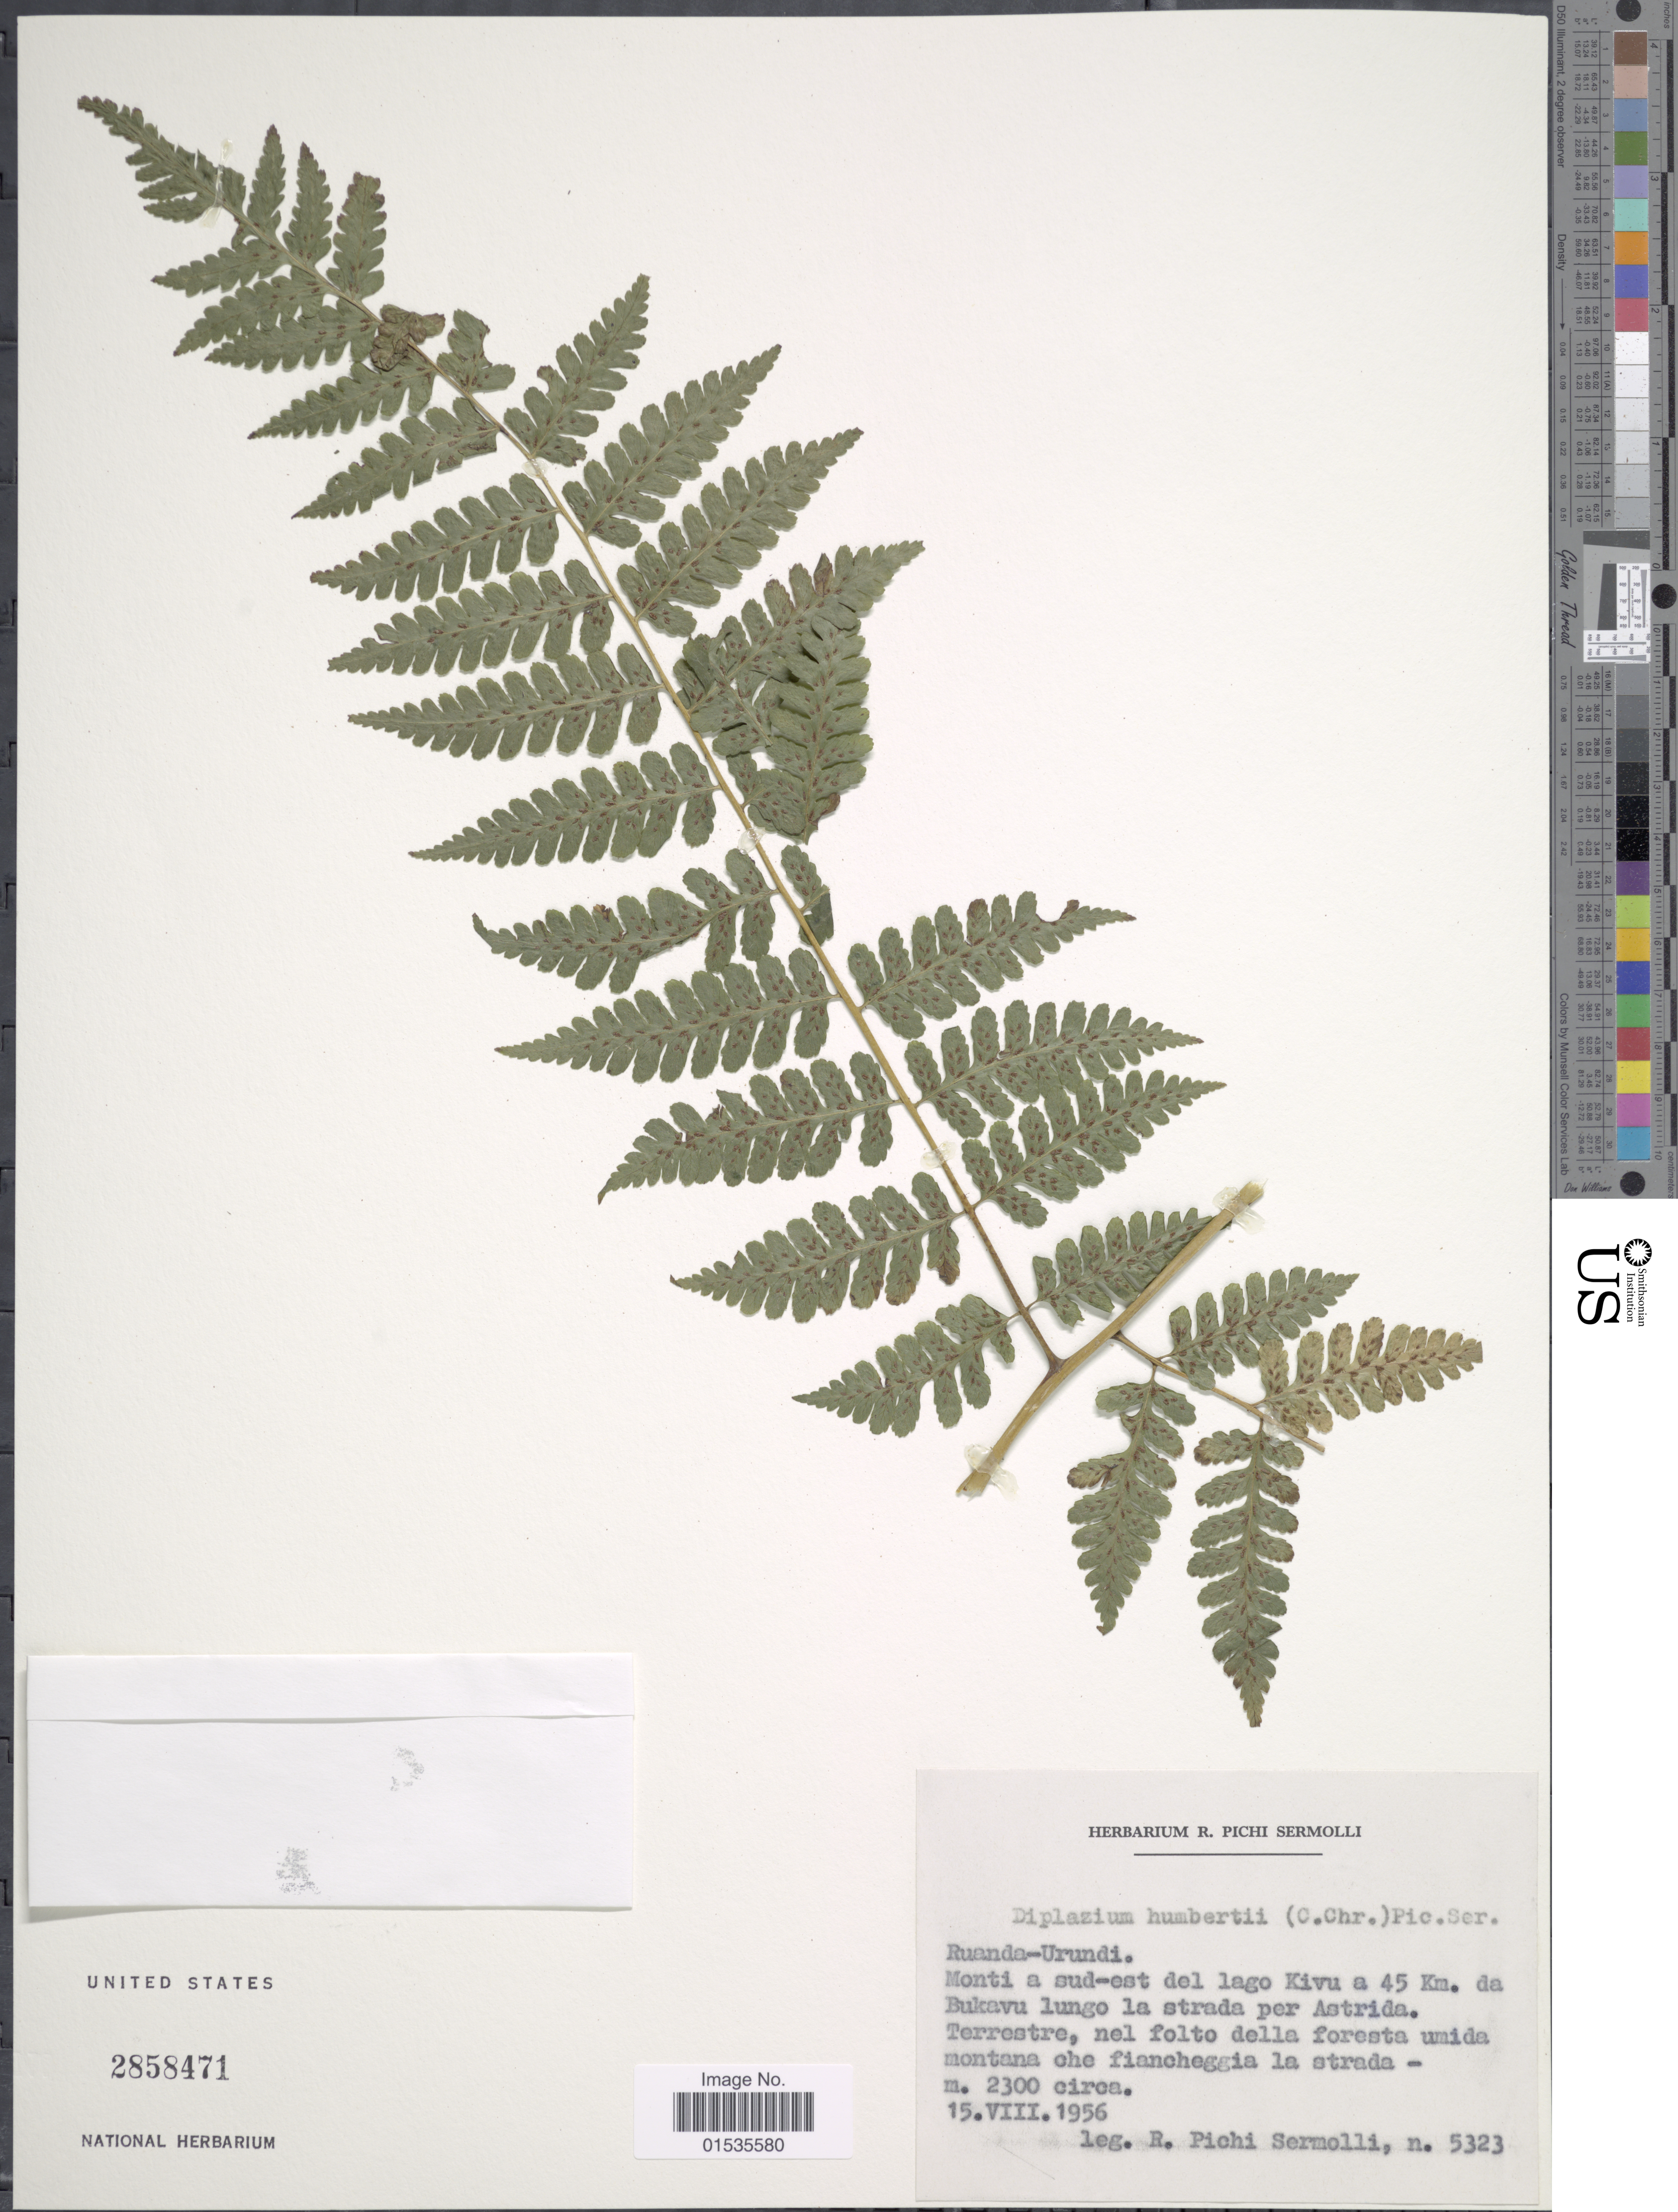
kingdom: Plantae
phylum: Tracheophyta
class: Polypodiopsida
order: Polypodiales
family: Athyriaceae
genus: Diplazium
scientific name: Diplazium humbertii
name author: (C. Chr.) Pic. Serm.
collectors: R. E. Pichi-Sermolli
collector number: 5323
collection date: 1956-08-15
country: Rwanda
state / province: Ouest / Sud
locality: Ruanda-Urundi, Monty a Sud-est del lago Kivu a 45 km. da Bukavu lungo la strada per Astrida, nel folto della foresta umida montana ohe fiancheggia la strada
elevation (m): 2300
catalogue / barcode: US 2858471